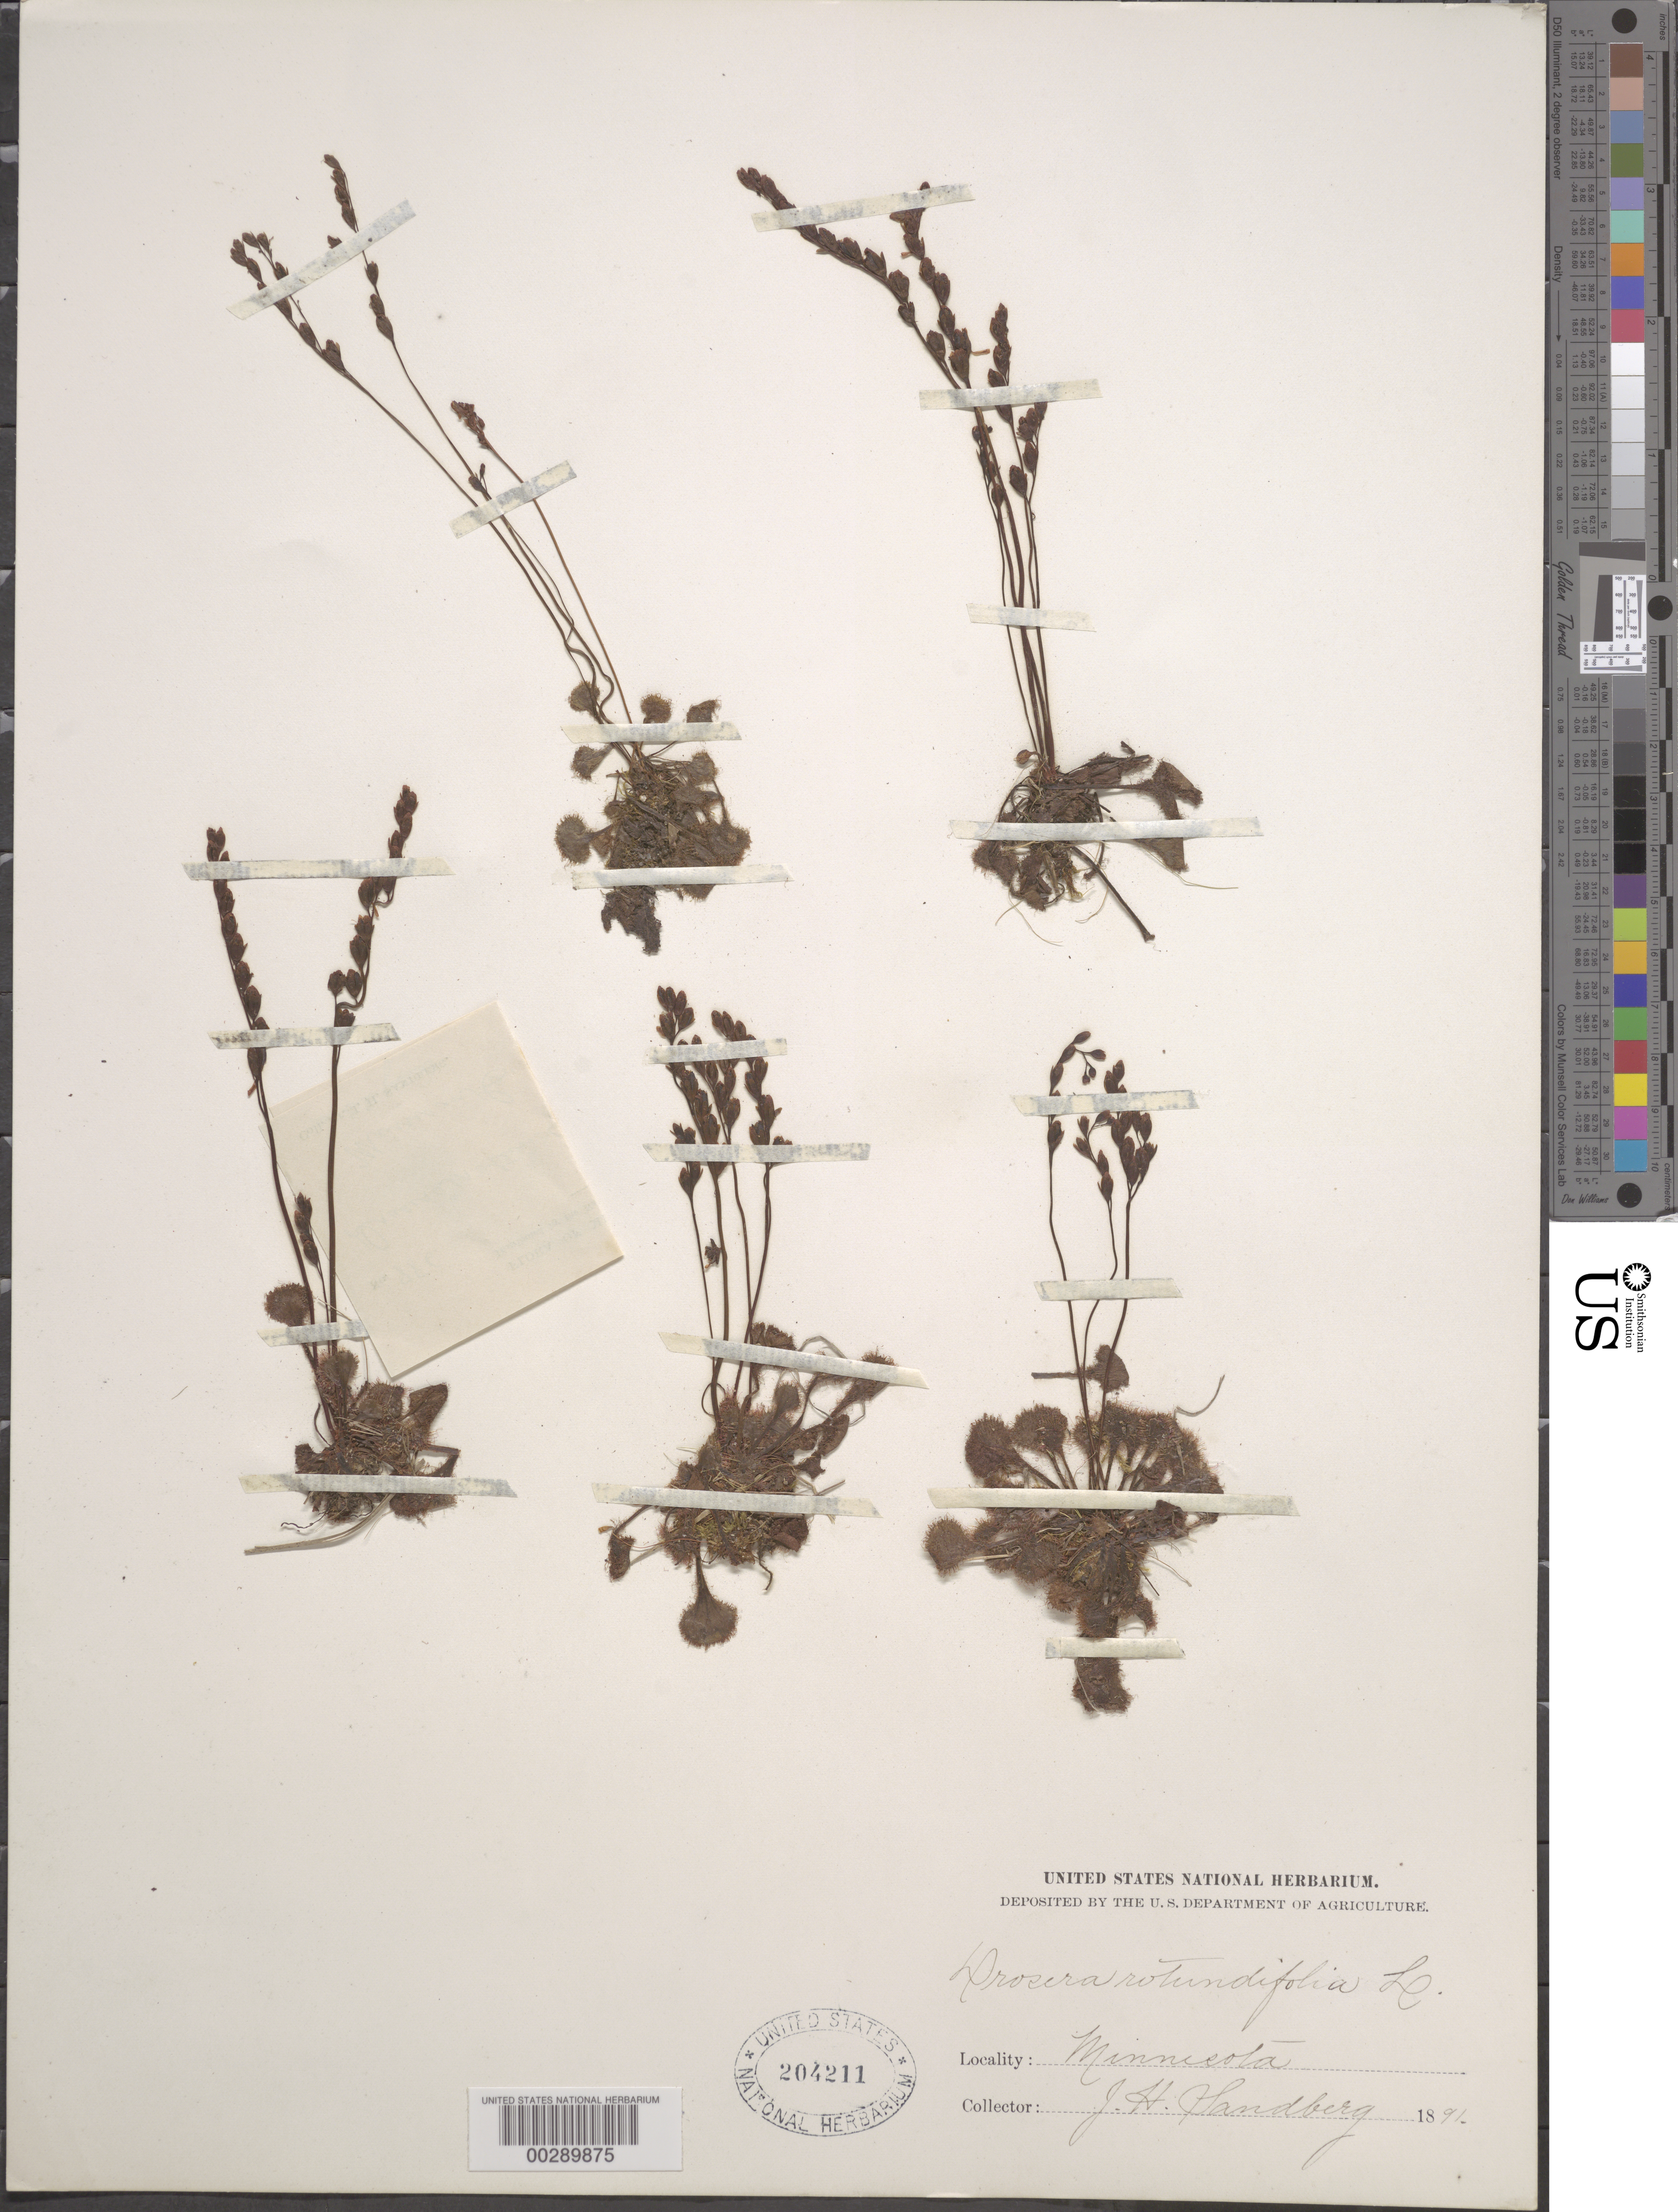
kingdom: Plantae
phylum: Tracheophyta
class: Magnoliopsida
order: Caryophyllales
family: Droseraceae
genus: Drosera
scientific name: Drosera rotundifolia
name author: L.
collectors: J. H. Sandberg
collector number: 886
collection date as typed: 23 Aug 1891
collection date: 1891-08-23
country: United States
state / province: Minnesota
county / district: Morrison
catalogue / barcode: US 204211